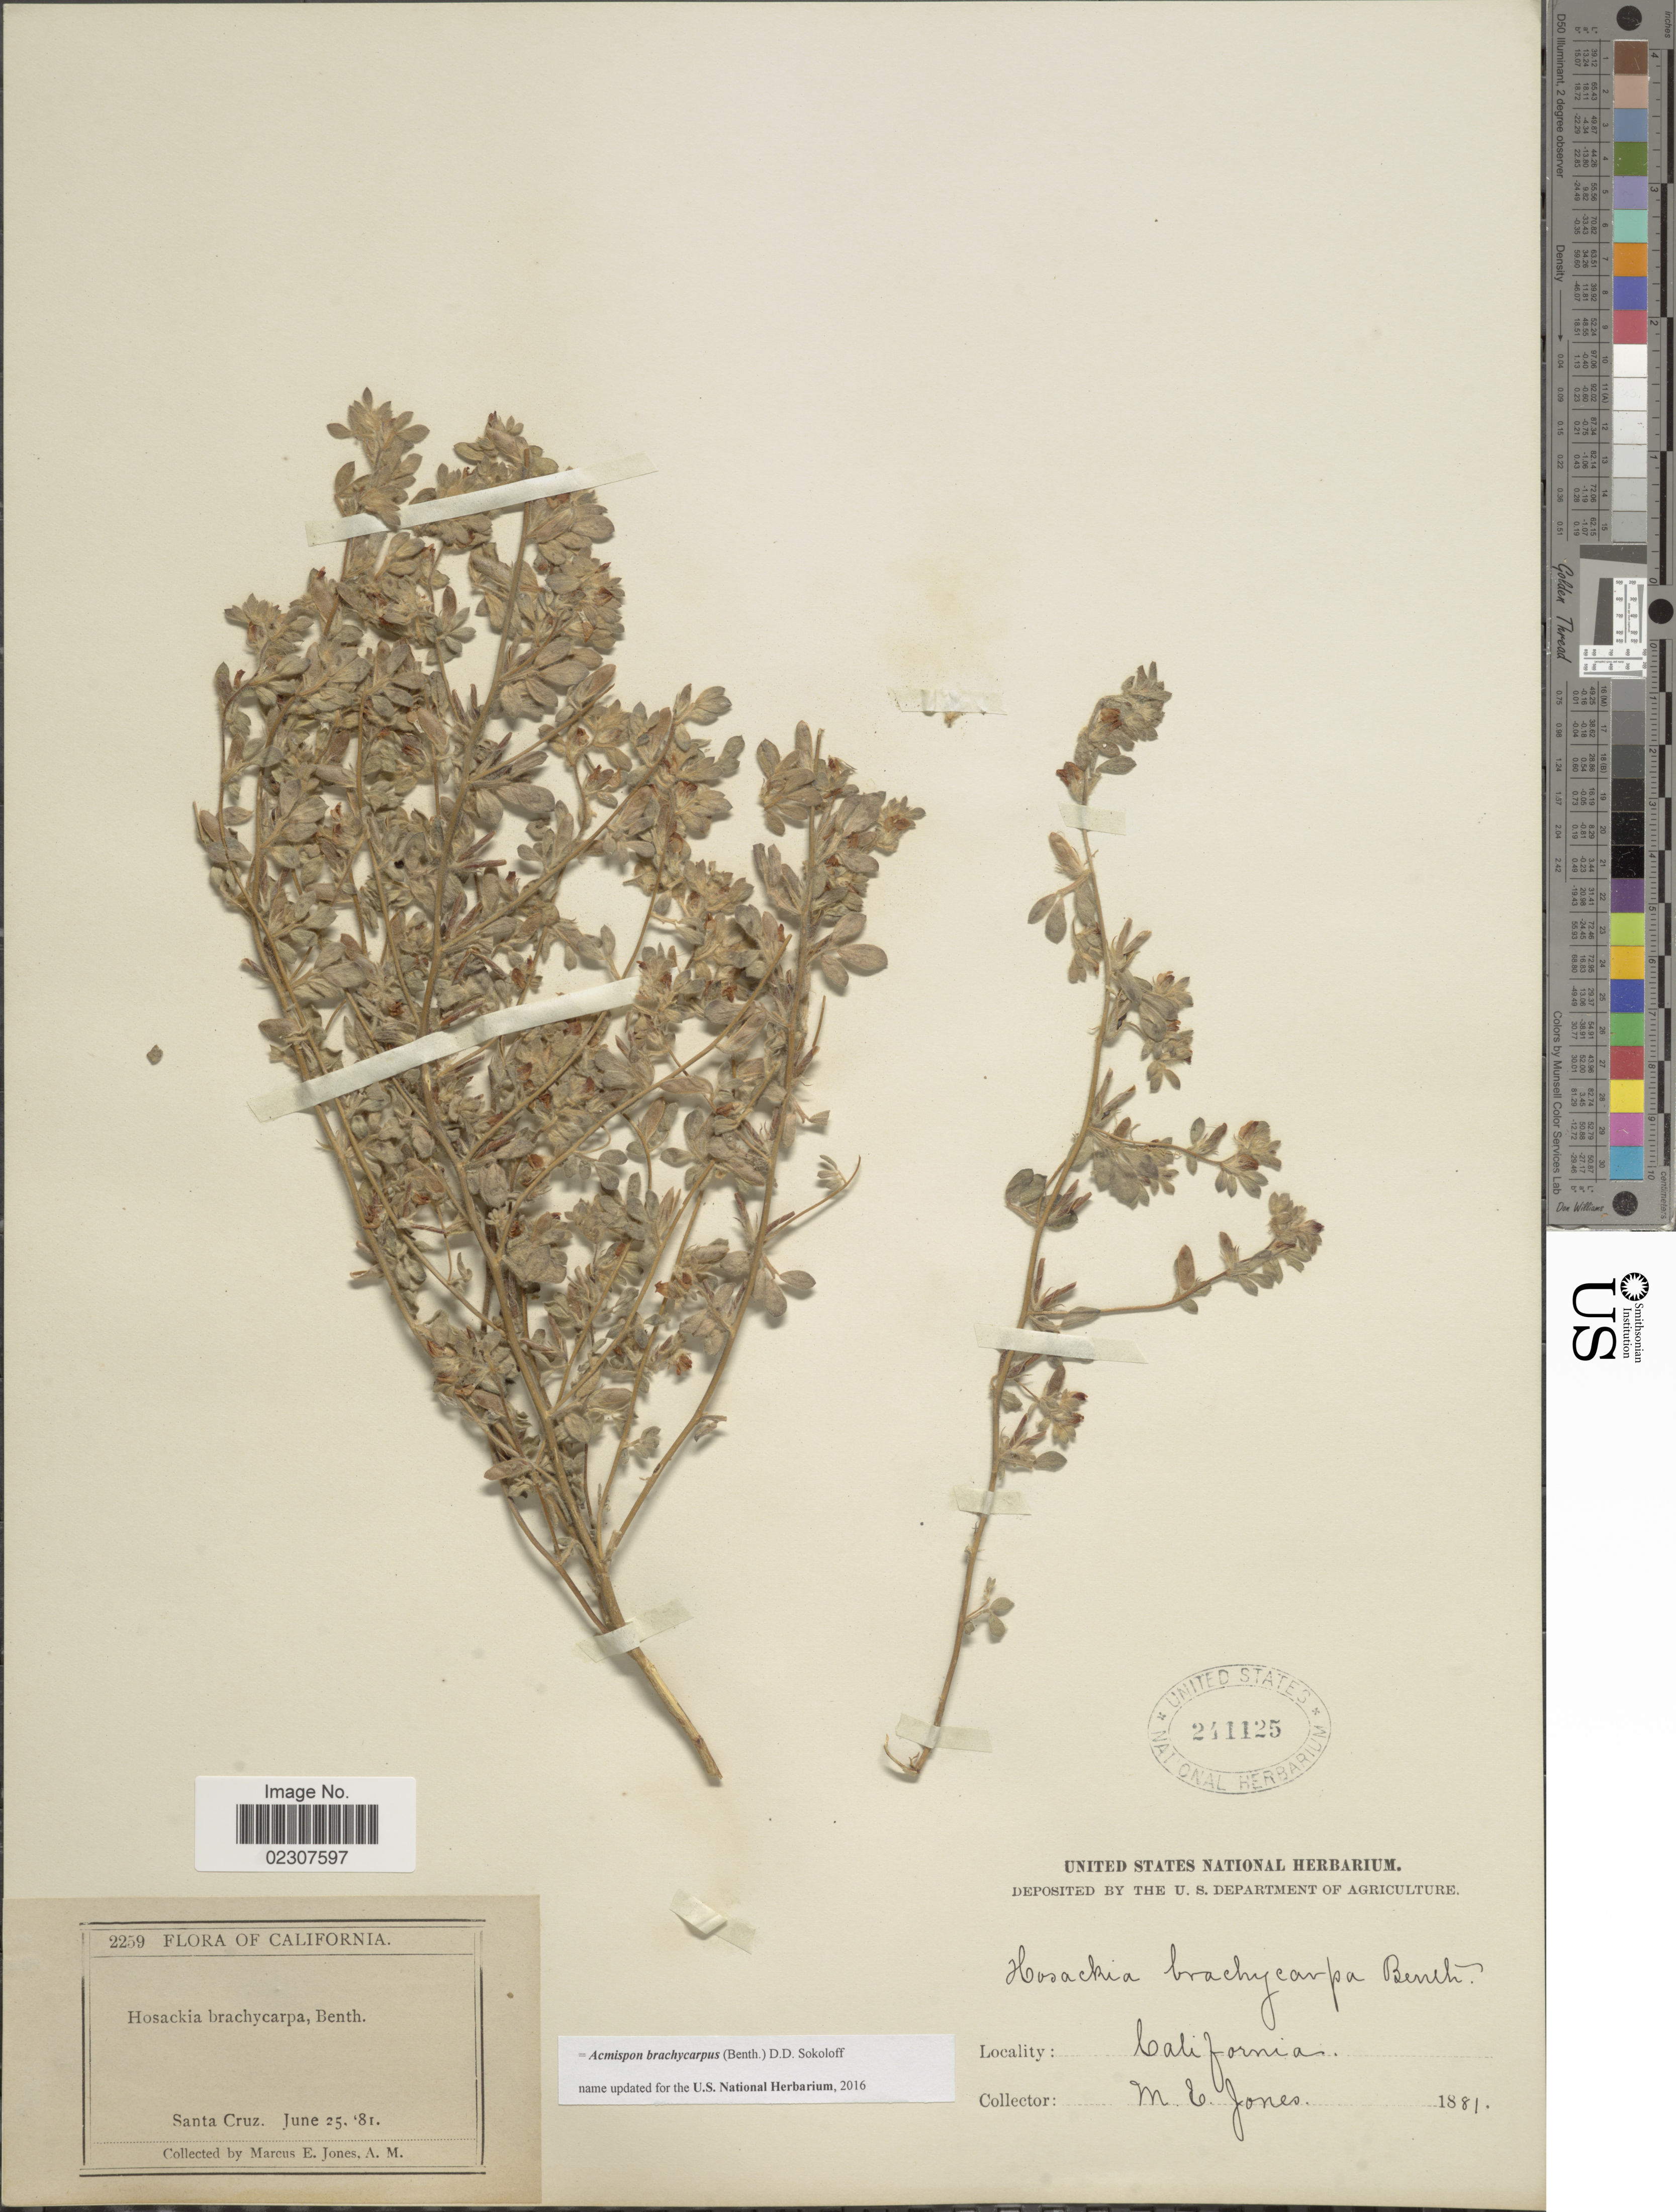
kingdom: Plantae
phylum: Tracheophyta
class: Magnoliopsida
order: Fabales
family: Fabaceae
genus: Acmispon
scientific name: Acmispon brachycarpus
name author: (Benth.) D.D. Sokoloff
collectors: M. E. Jones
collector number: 2259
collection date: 1881-06-25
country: United States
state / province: California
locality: Santa Cruz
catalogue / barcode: US 241125